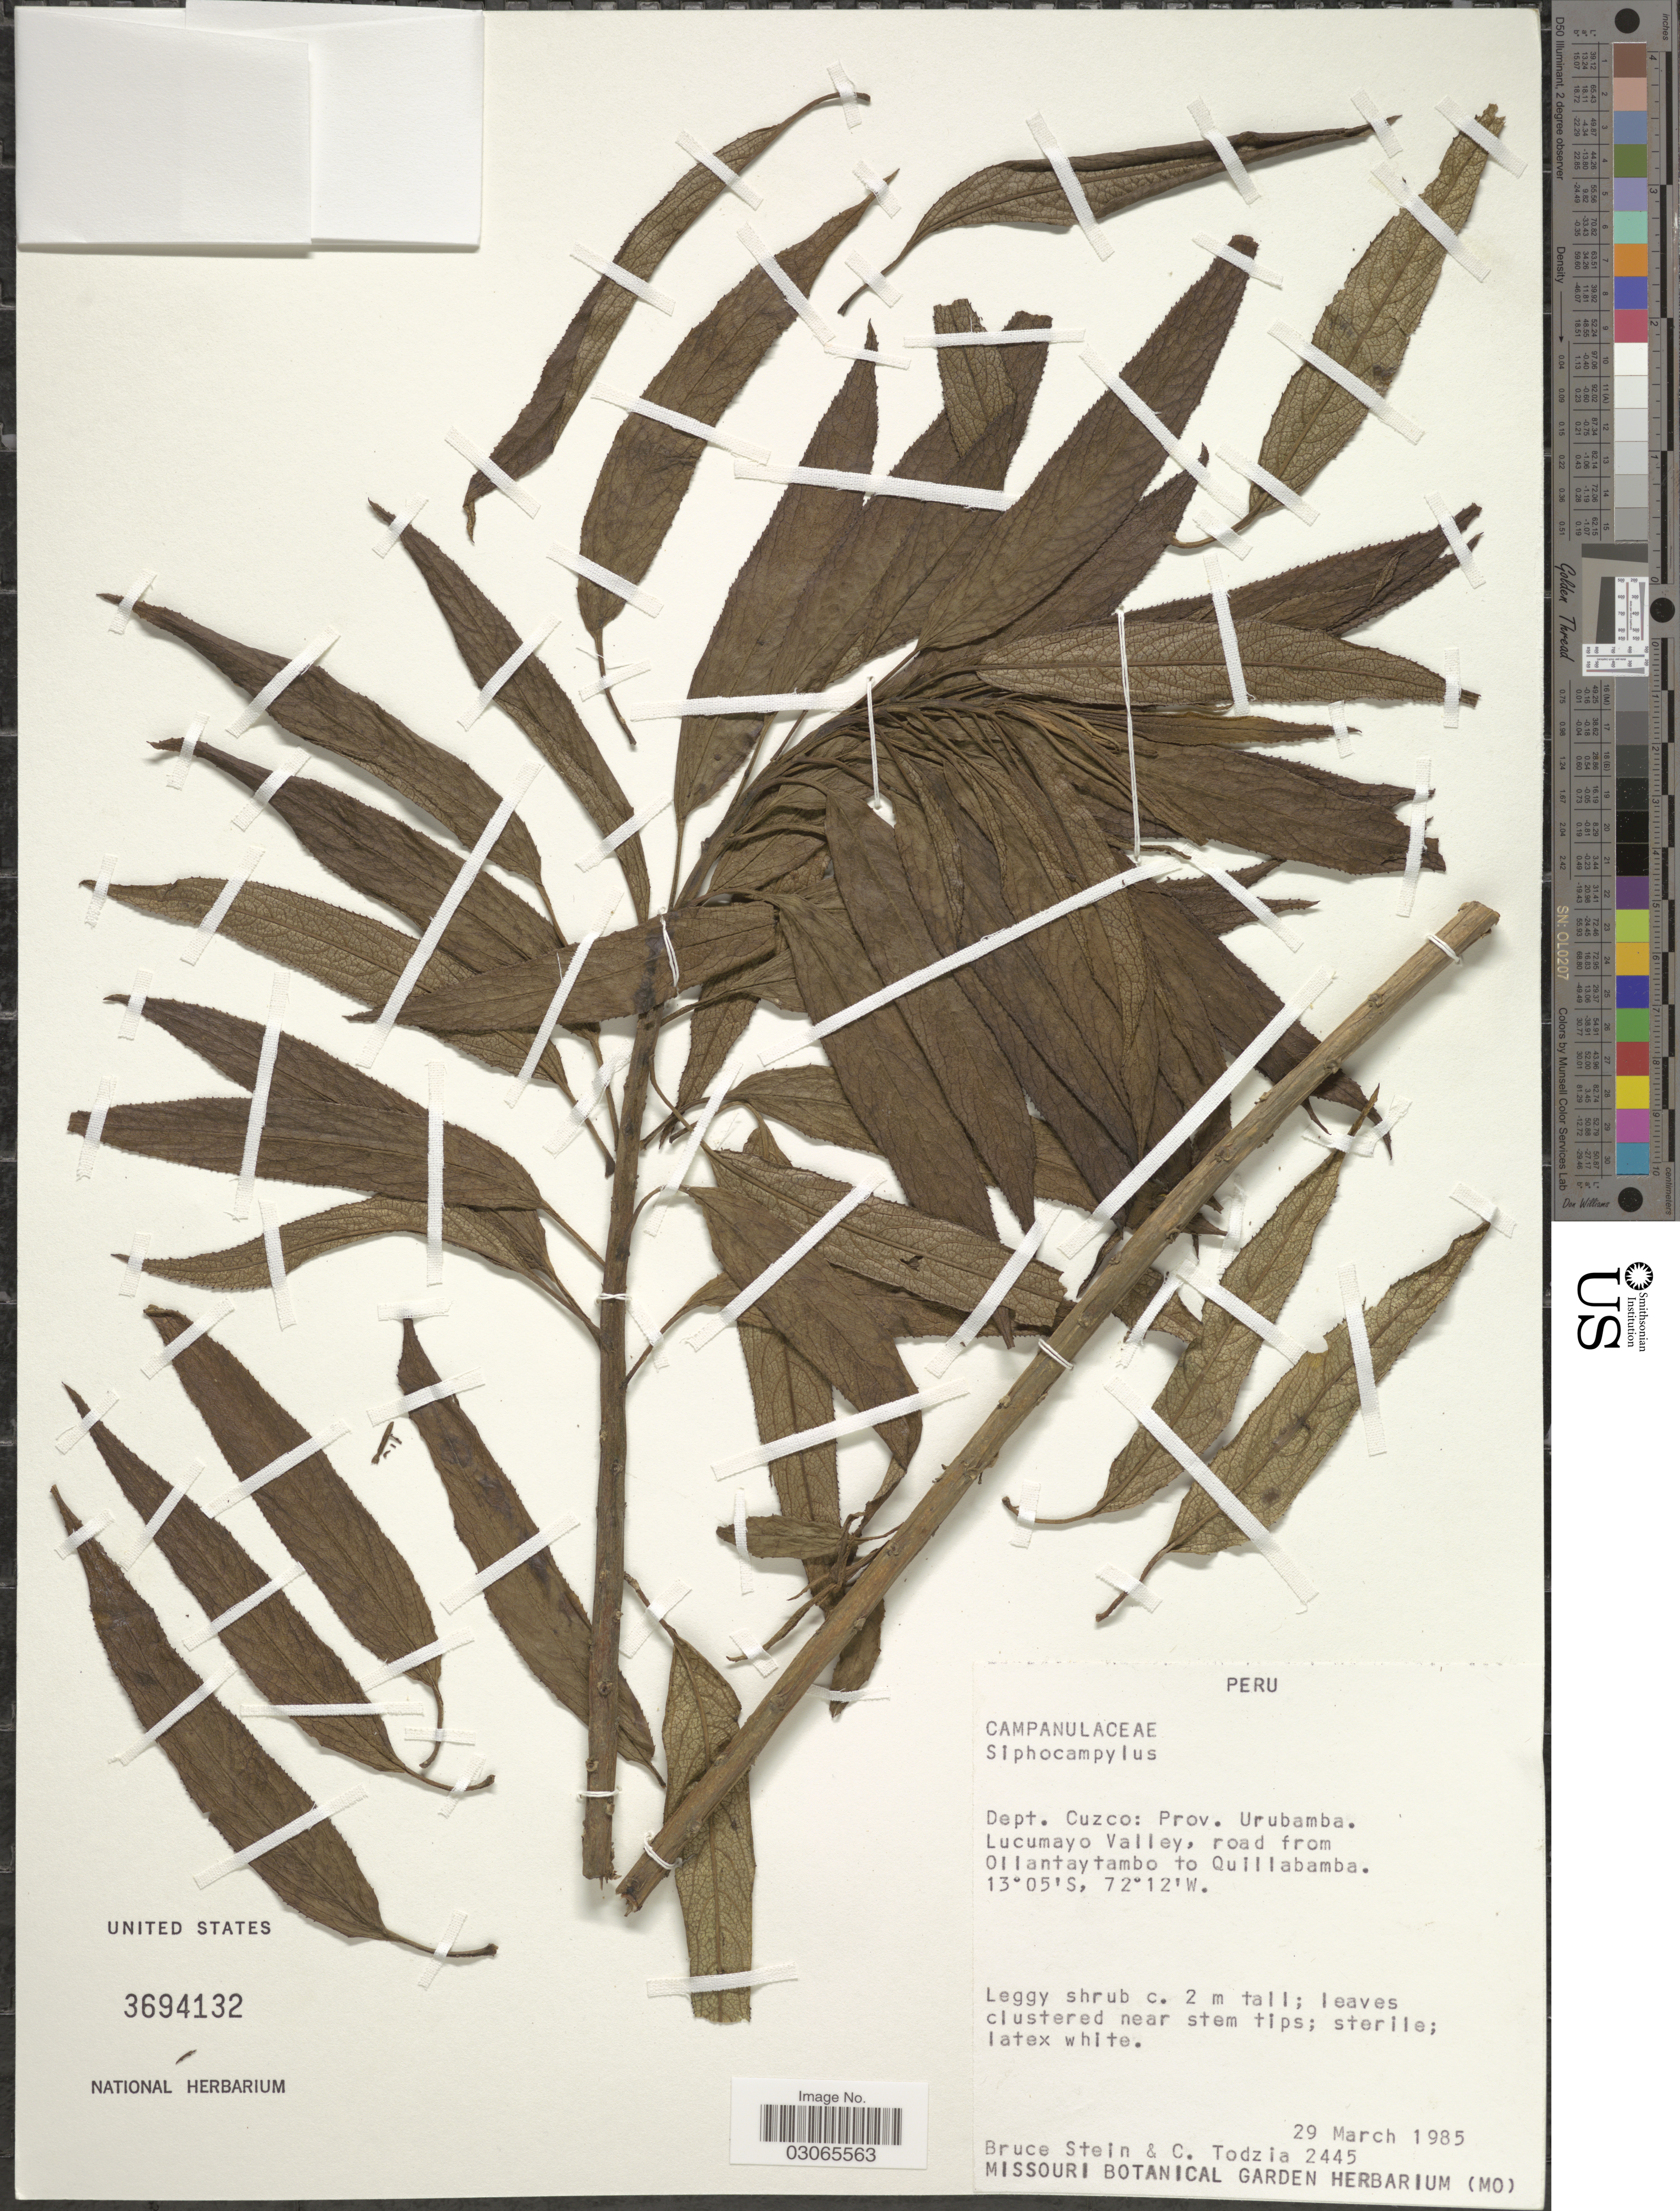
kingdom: Plantae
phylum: Tracheophyta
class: Magnoliopsida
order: Asterales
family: Campanulaceae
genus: Siphocampylus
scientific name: Siphocampylus sp.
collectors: B. A. Stein & C. A. Todzia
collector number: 2445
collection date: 1985-03-29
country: Peru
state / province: Cusco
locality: Dept. Cuzco: Prov. Urubamba. Lucumayo Valley, road from Ollantaytambo to Quillabamba.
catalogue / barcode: US 3694132